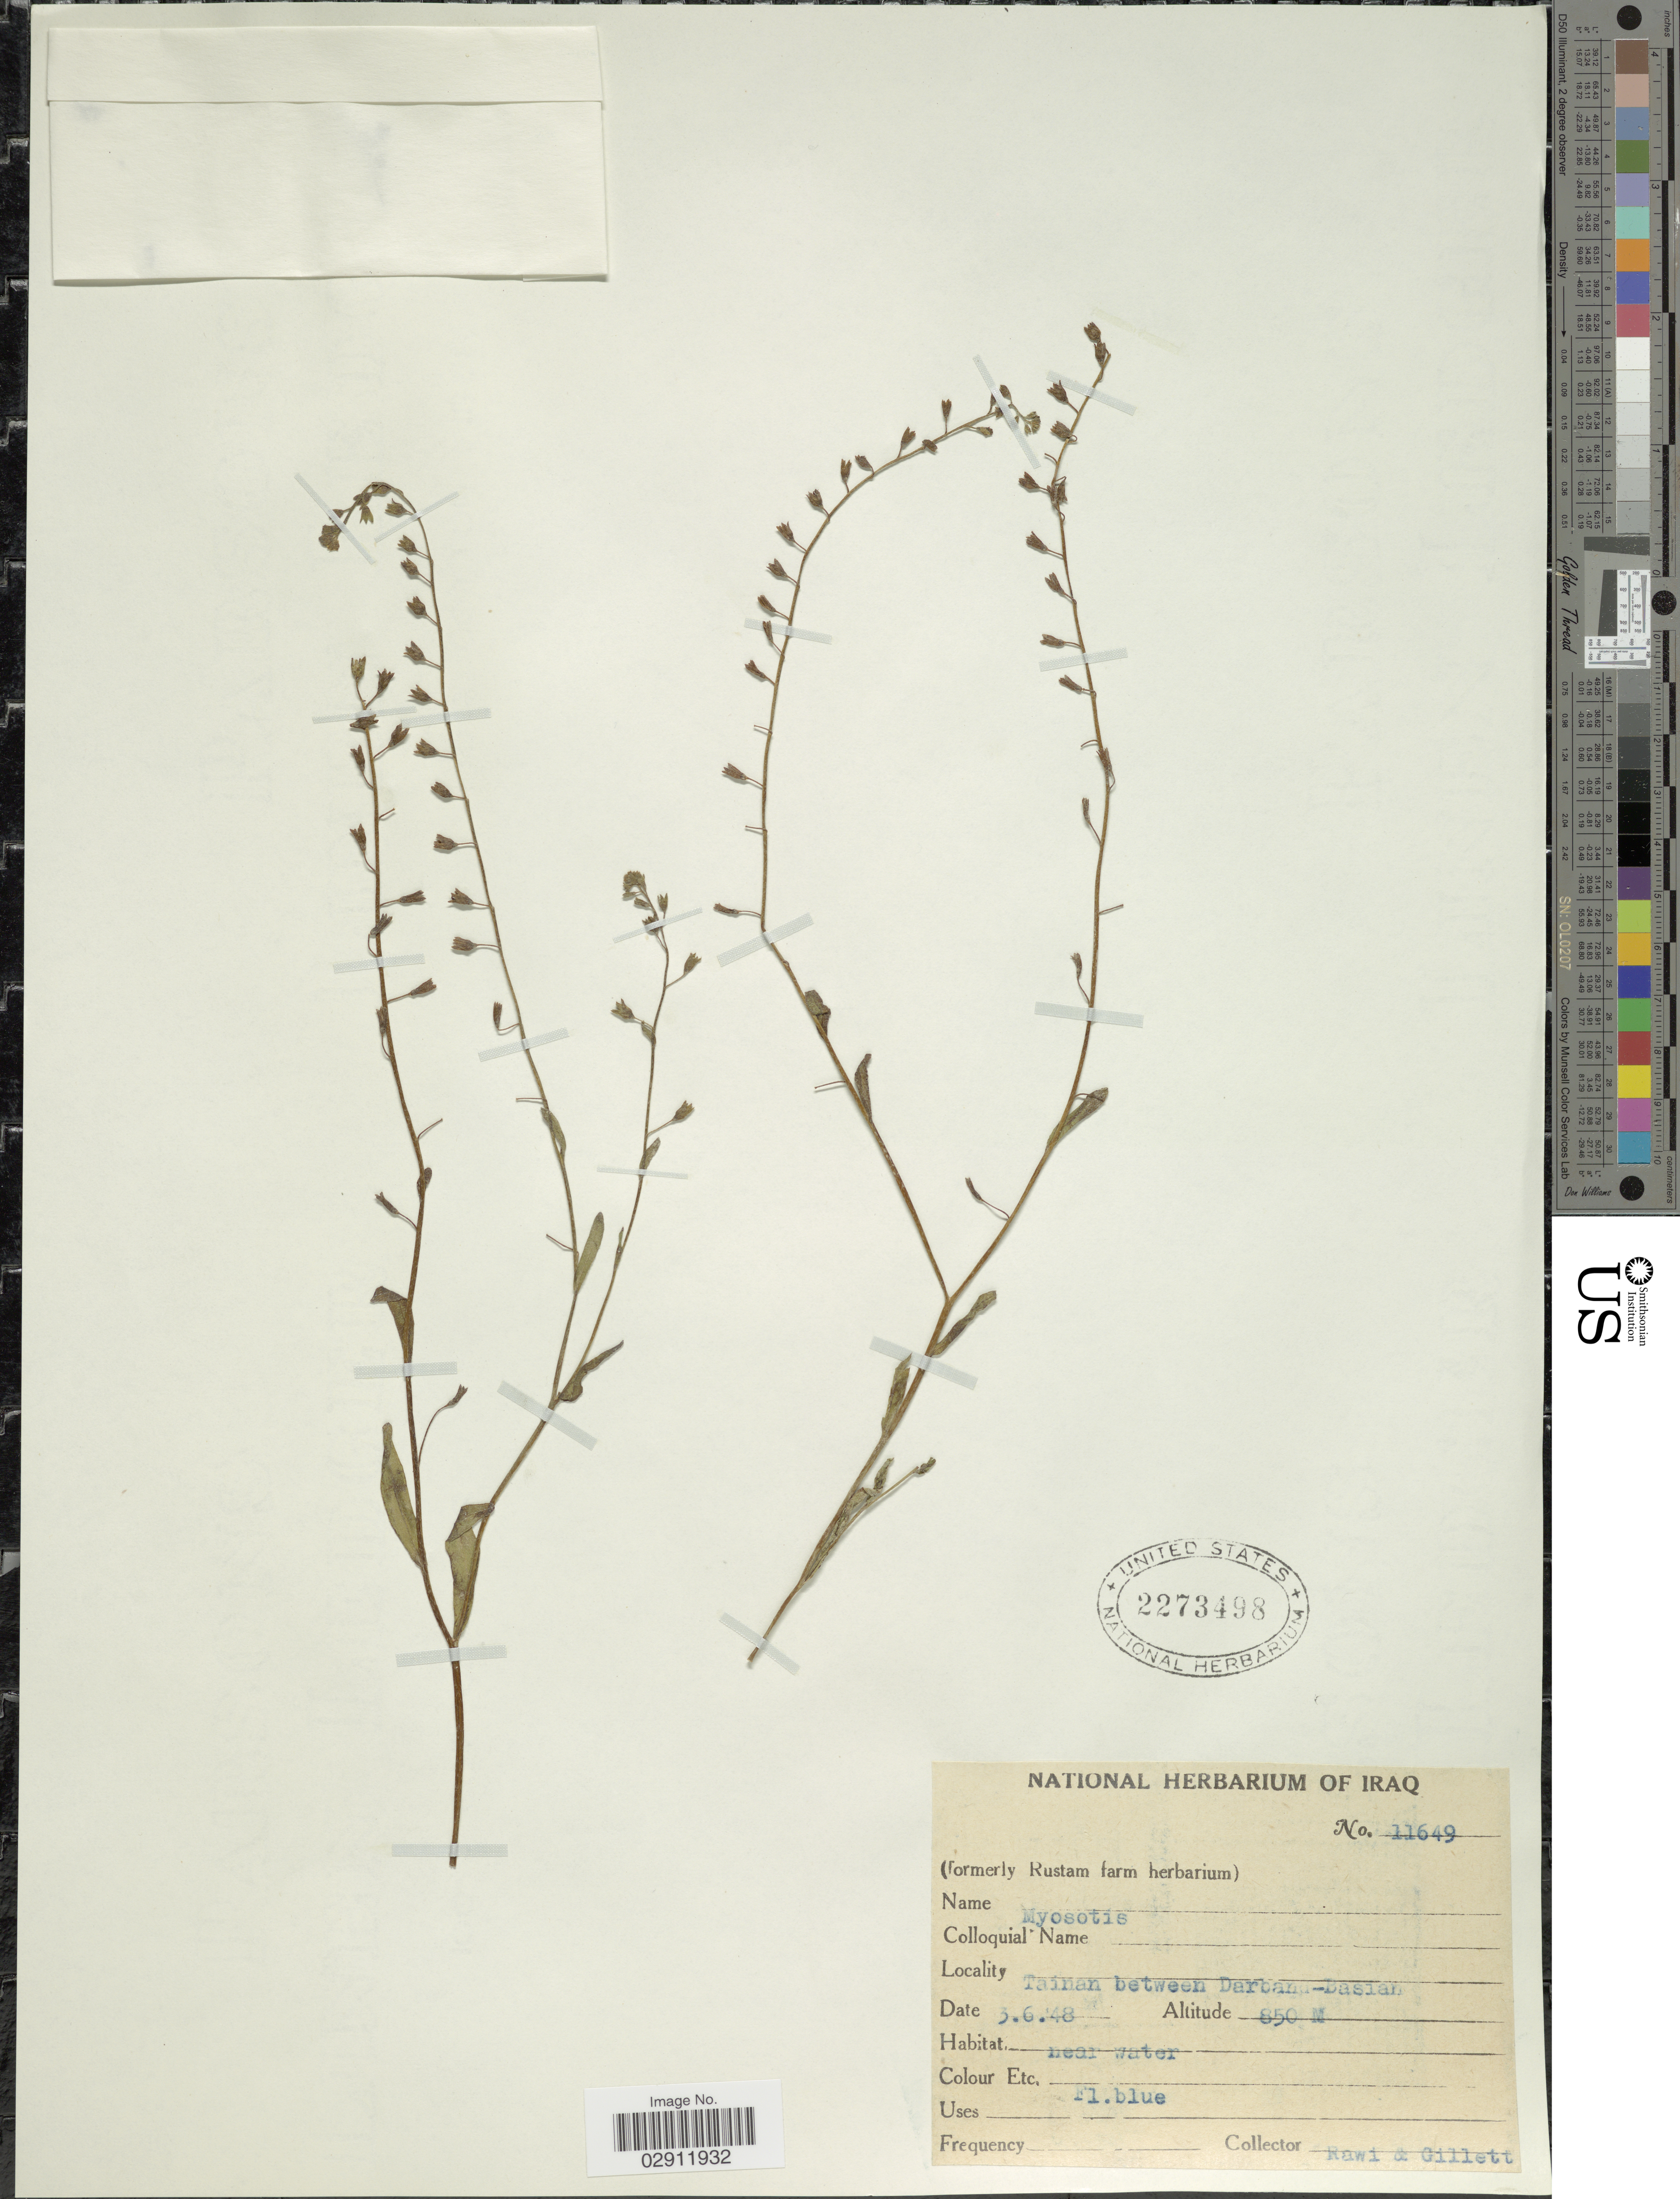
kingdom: Plantae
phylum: Tracheophyta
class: Magnoliopsida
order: Boraginales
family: Boraginaceae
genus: Myosotis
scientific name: Myosotis sp.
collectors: -. Rawi & Gillett, --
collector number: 11649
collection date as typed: Transcribed d/m/y: 3/6/48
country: Iraq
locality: Tainan between Darbann [interpreted]-Basian.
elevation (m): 850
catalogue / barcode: US 2273498